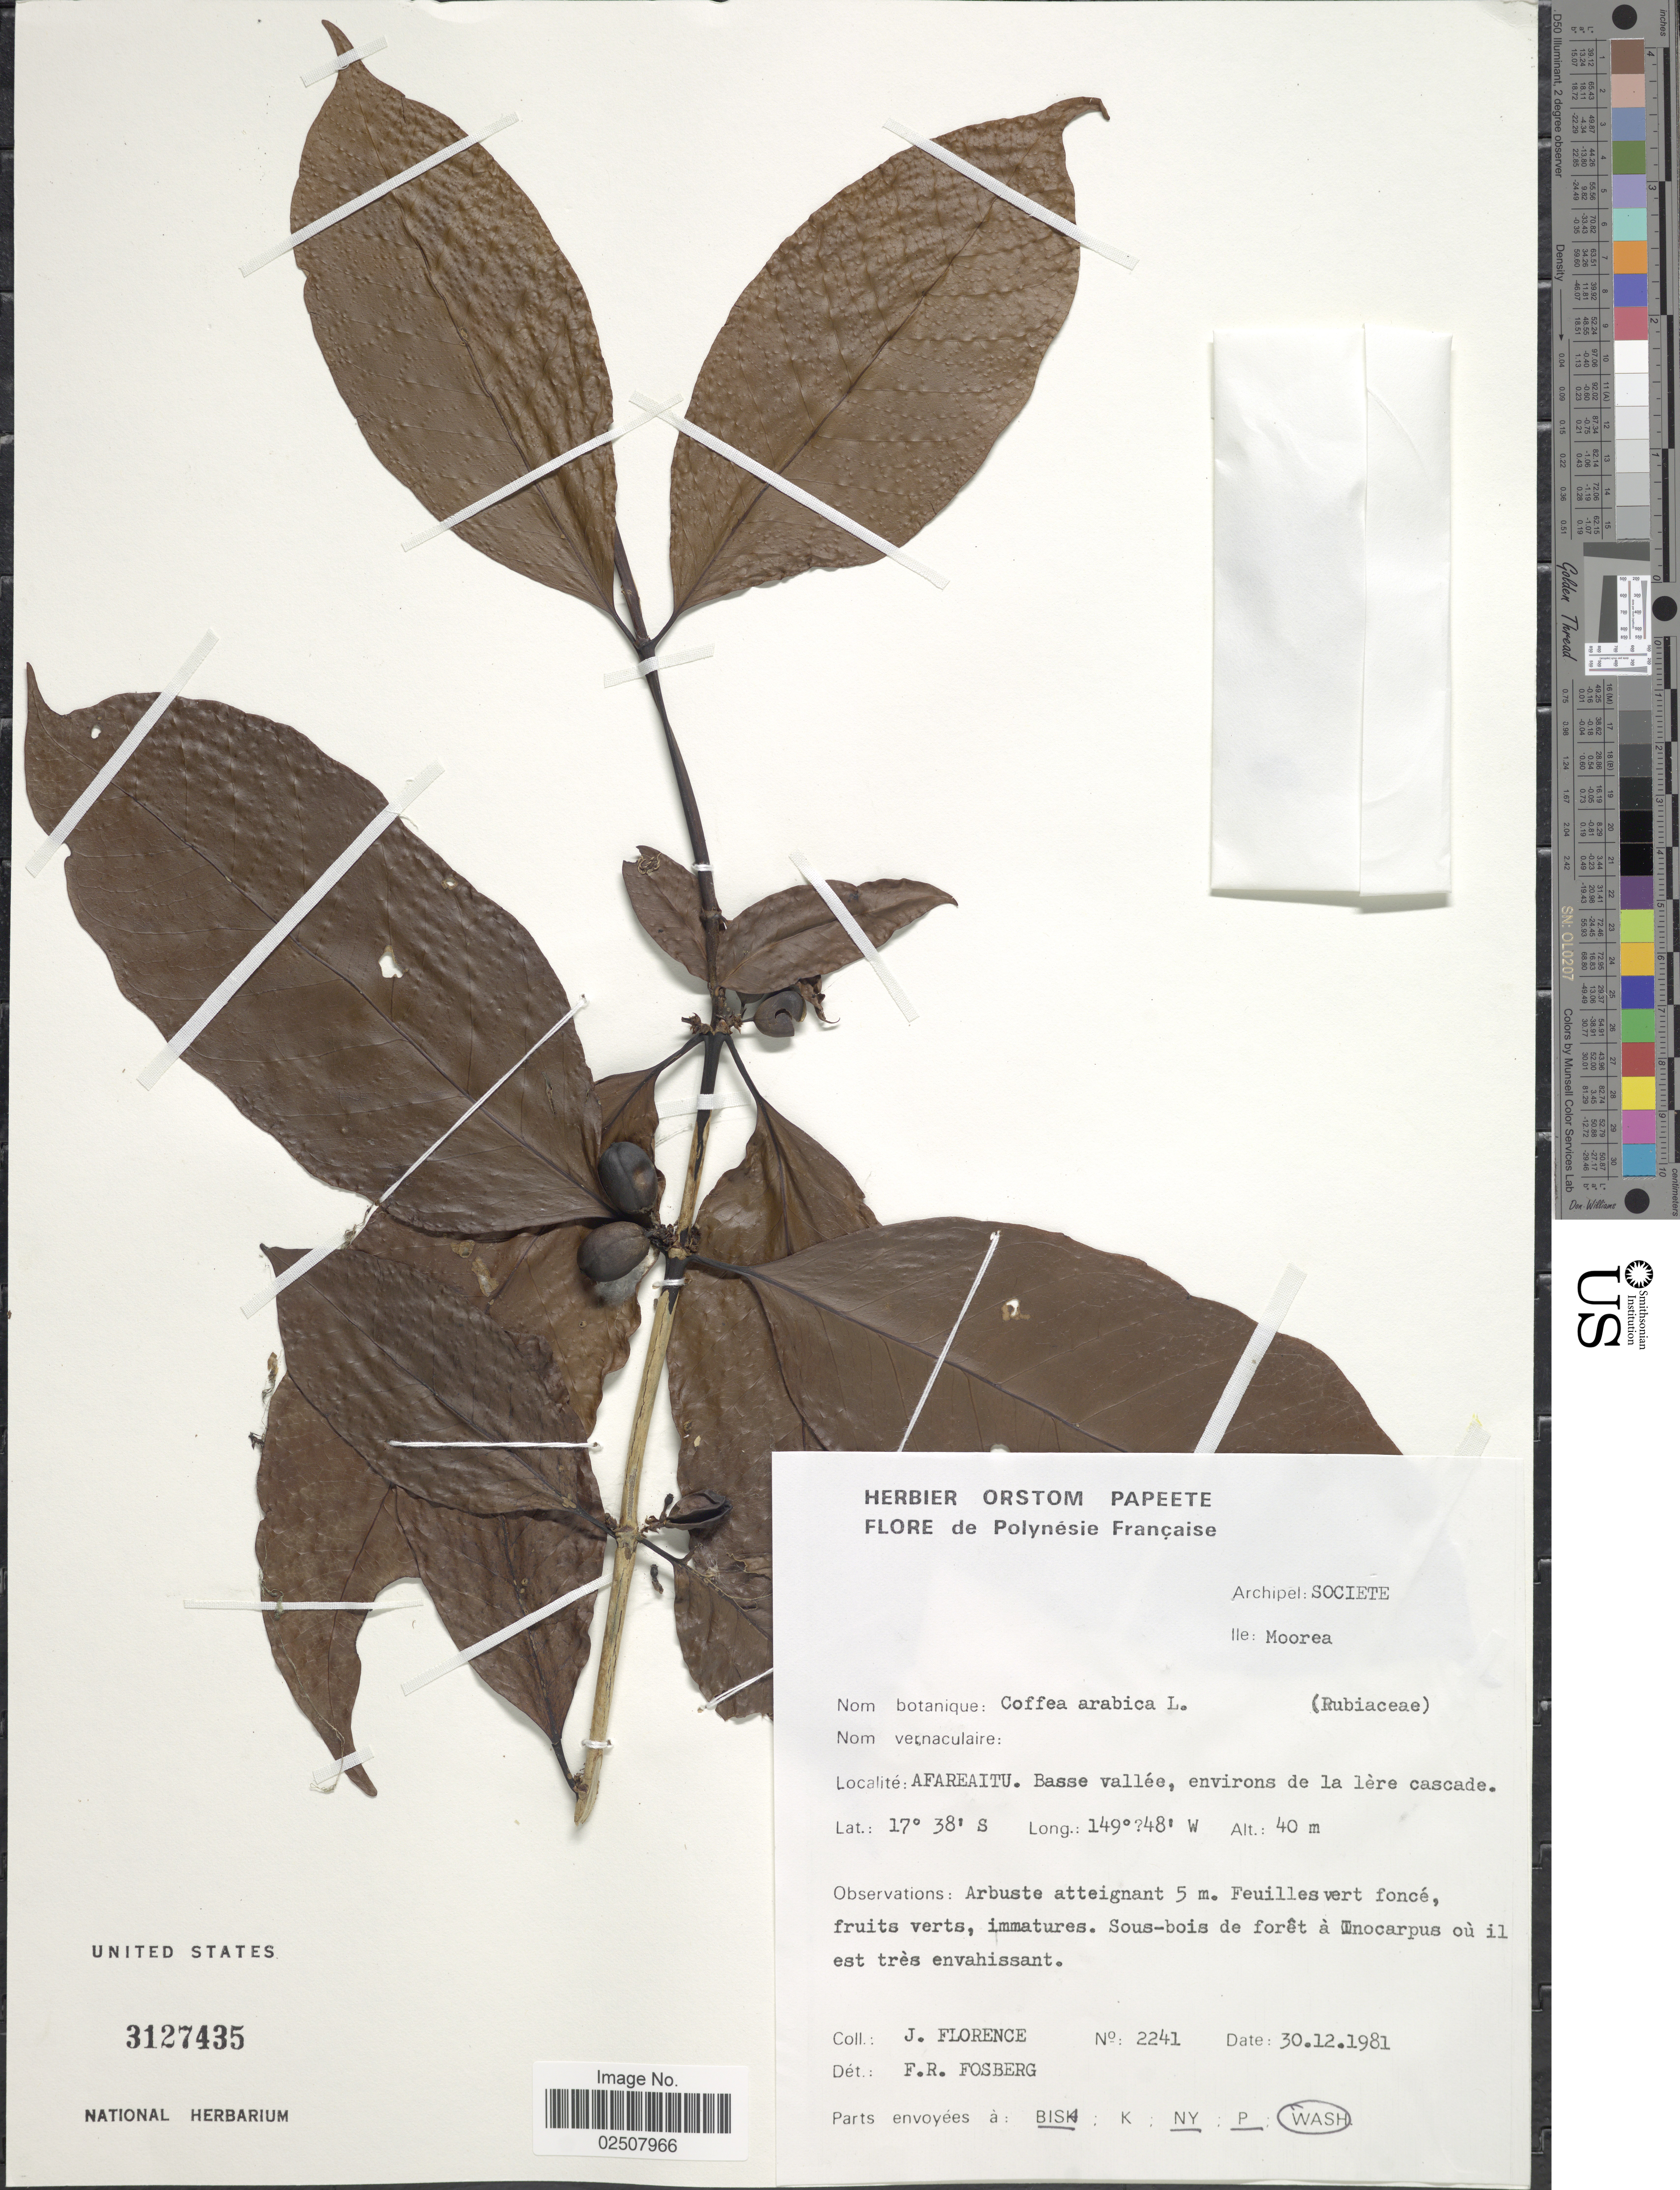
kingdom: Plantae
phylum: Tracheophyta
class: Magnoliopsida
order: Gentianales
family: Rubiaceae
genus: Coffea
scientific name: Coffea arabica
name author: L.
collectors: J. Florence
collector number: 2241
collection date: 1981-12-30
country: French Polynesia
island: Moorea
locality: Archipel: Societe, Ile: Moorea, Afareaitu. Basse vallée, environs de la lère cascade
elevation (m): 40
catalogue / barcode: US 3127435